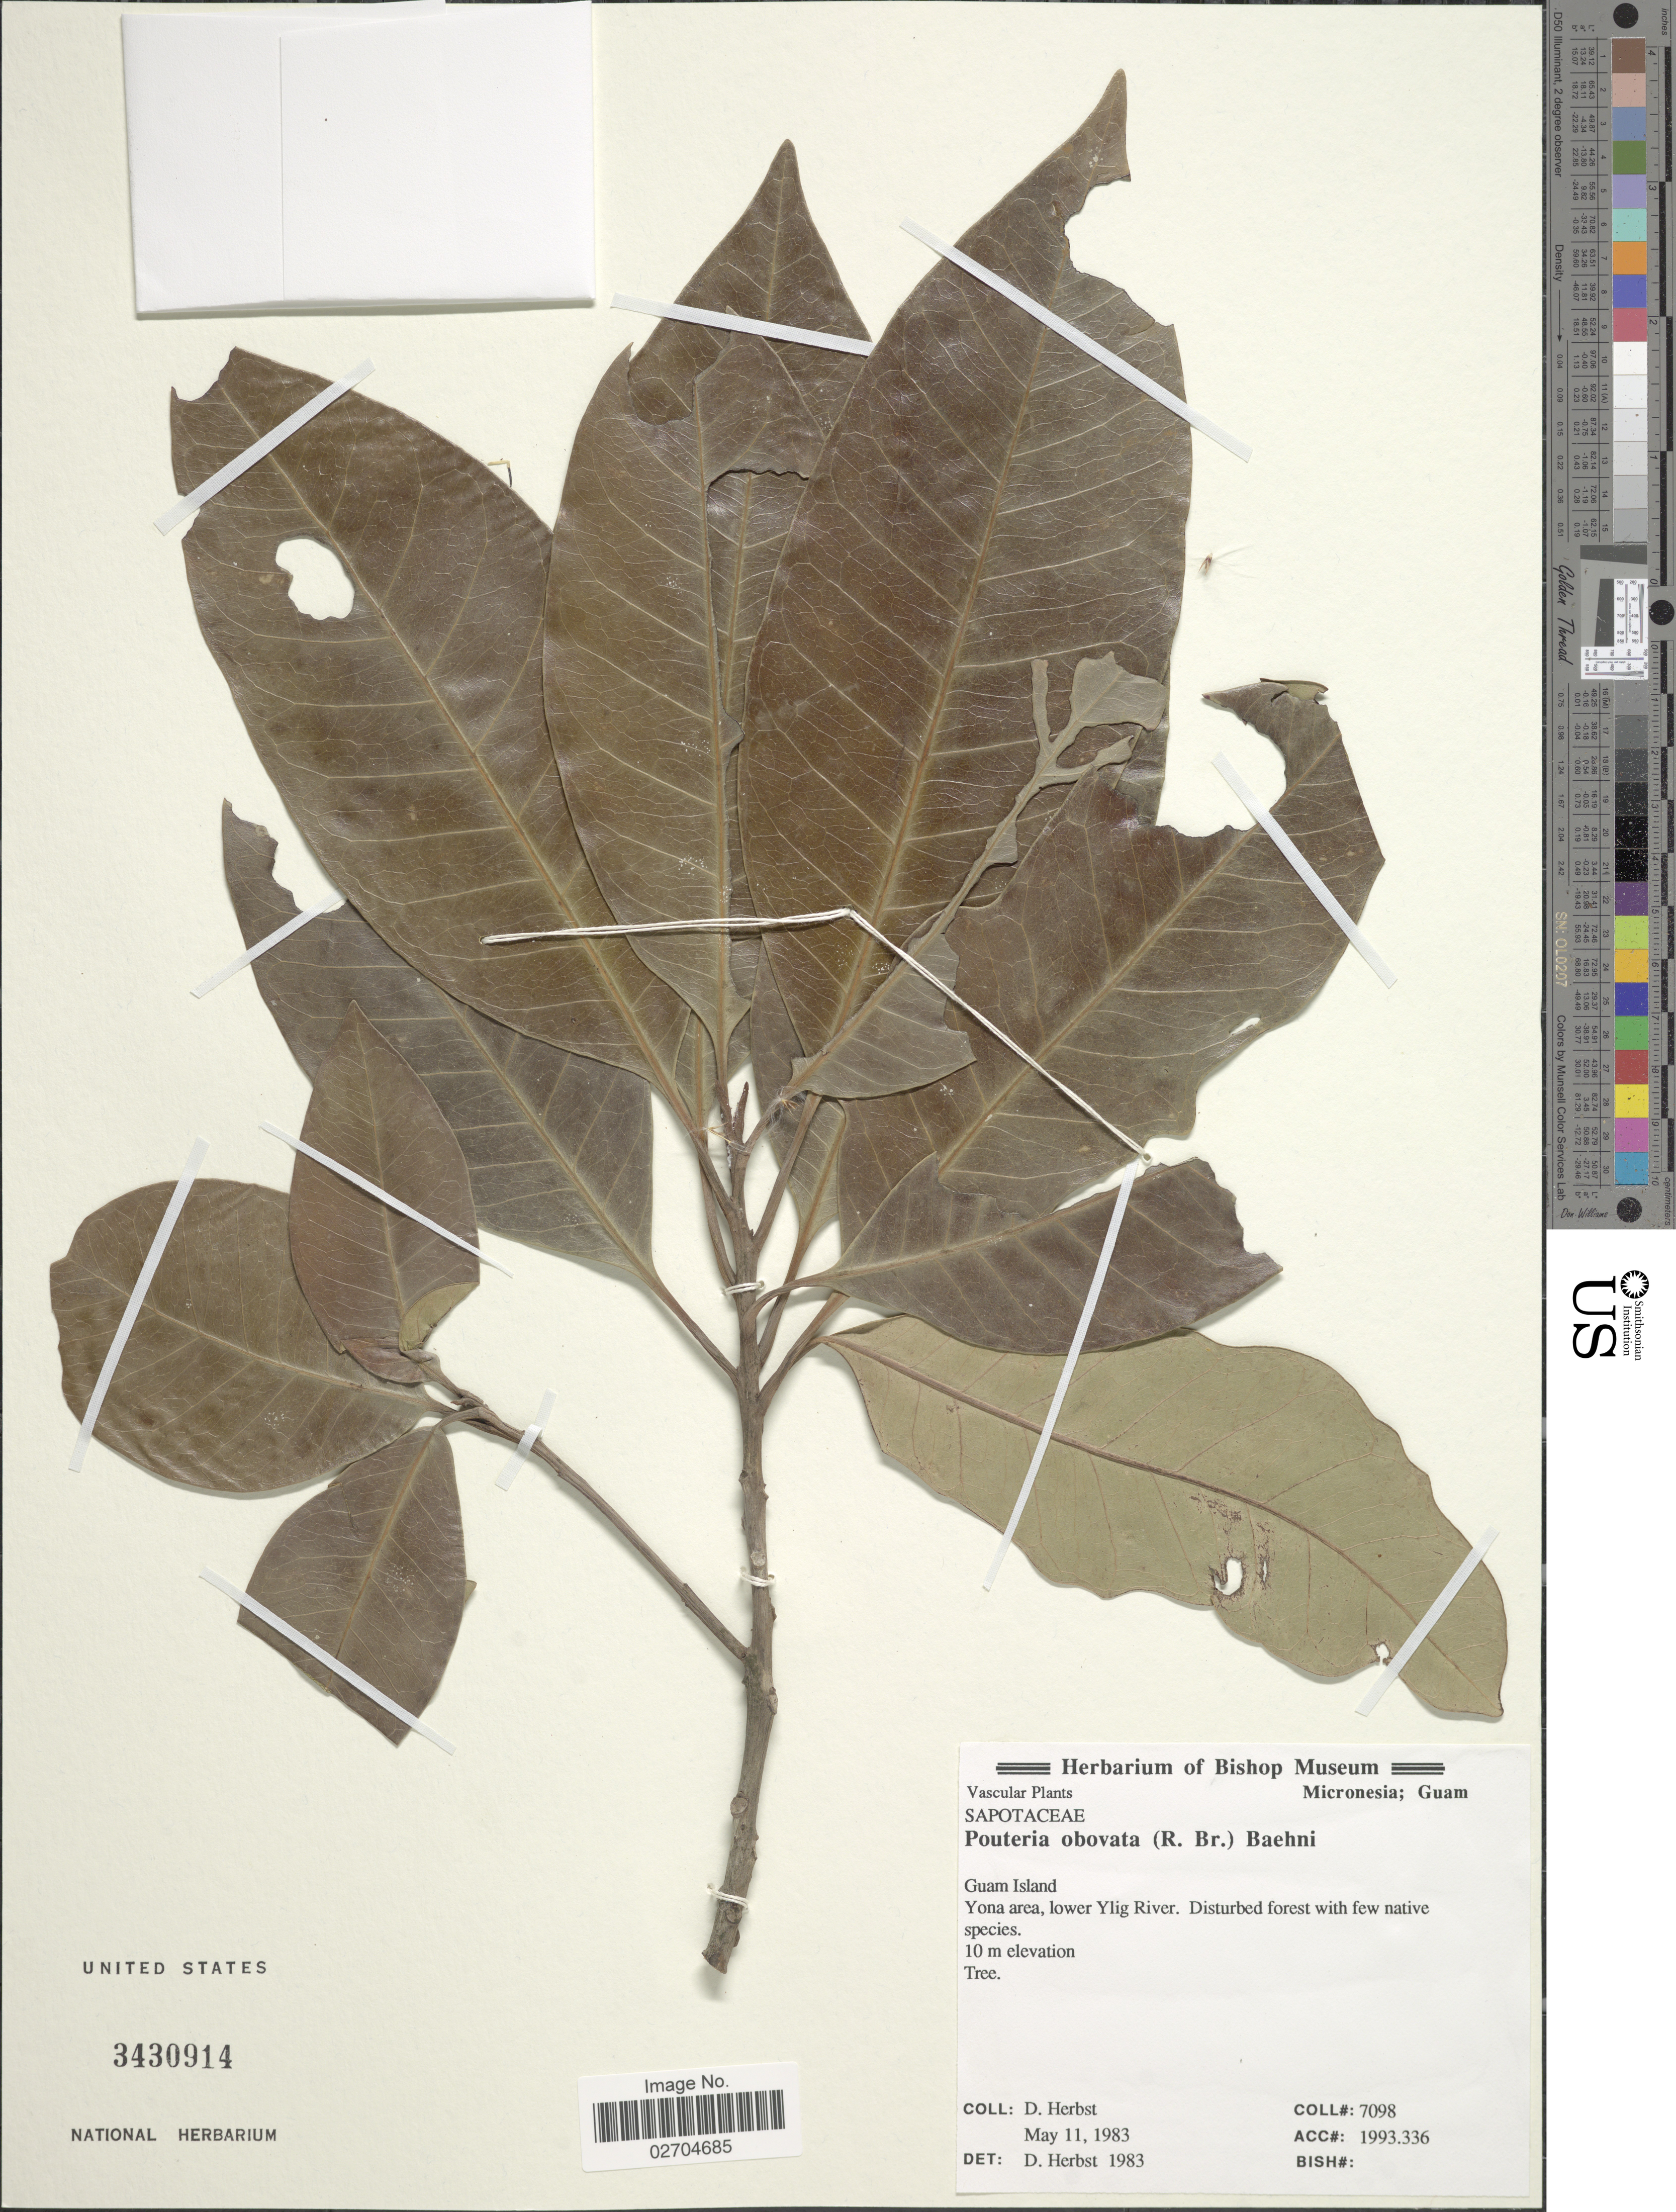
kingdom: Plantae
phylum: Tracheophyta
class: Magnoliopsida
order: Ericales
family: Sapotaceae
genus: Planchonella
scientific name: Planchonella obovata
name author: (R. Br.) Pierre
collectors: D. Herbst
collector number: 7098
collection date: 1983-05-11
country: Guam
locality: Yona area, lower Ylig River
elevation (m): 10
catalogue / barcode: US 3430914